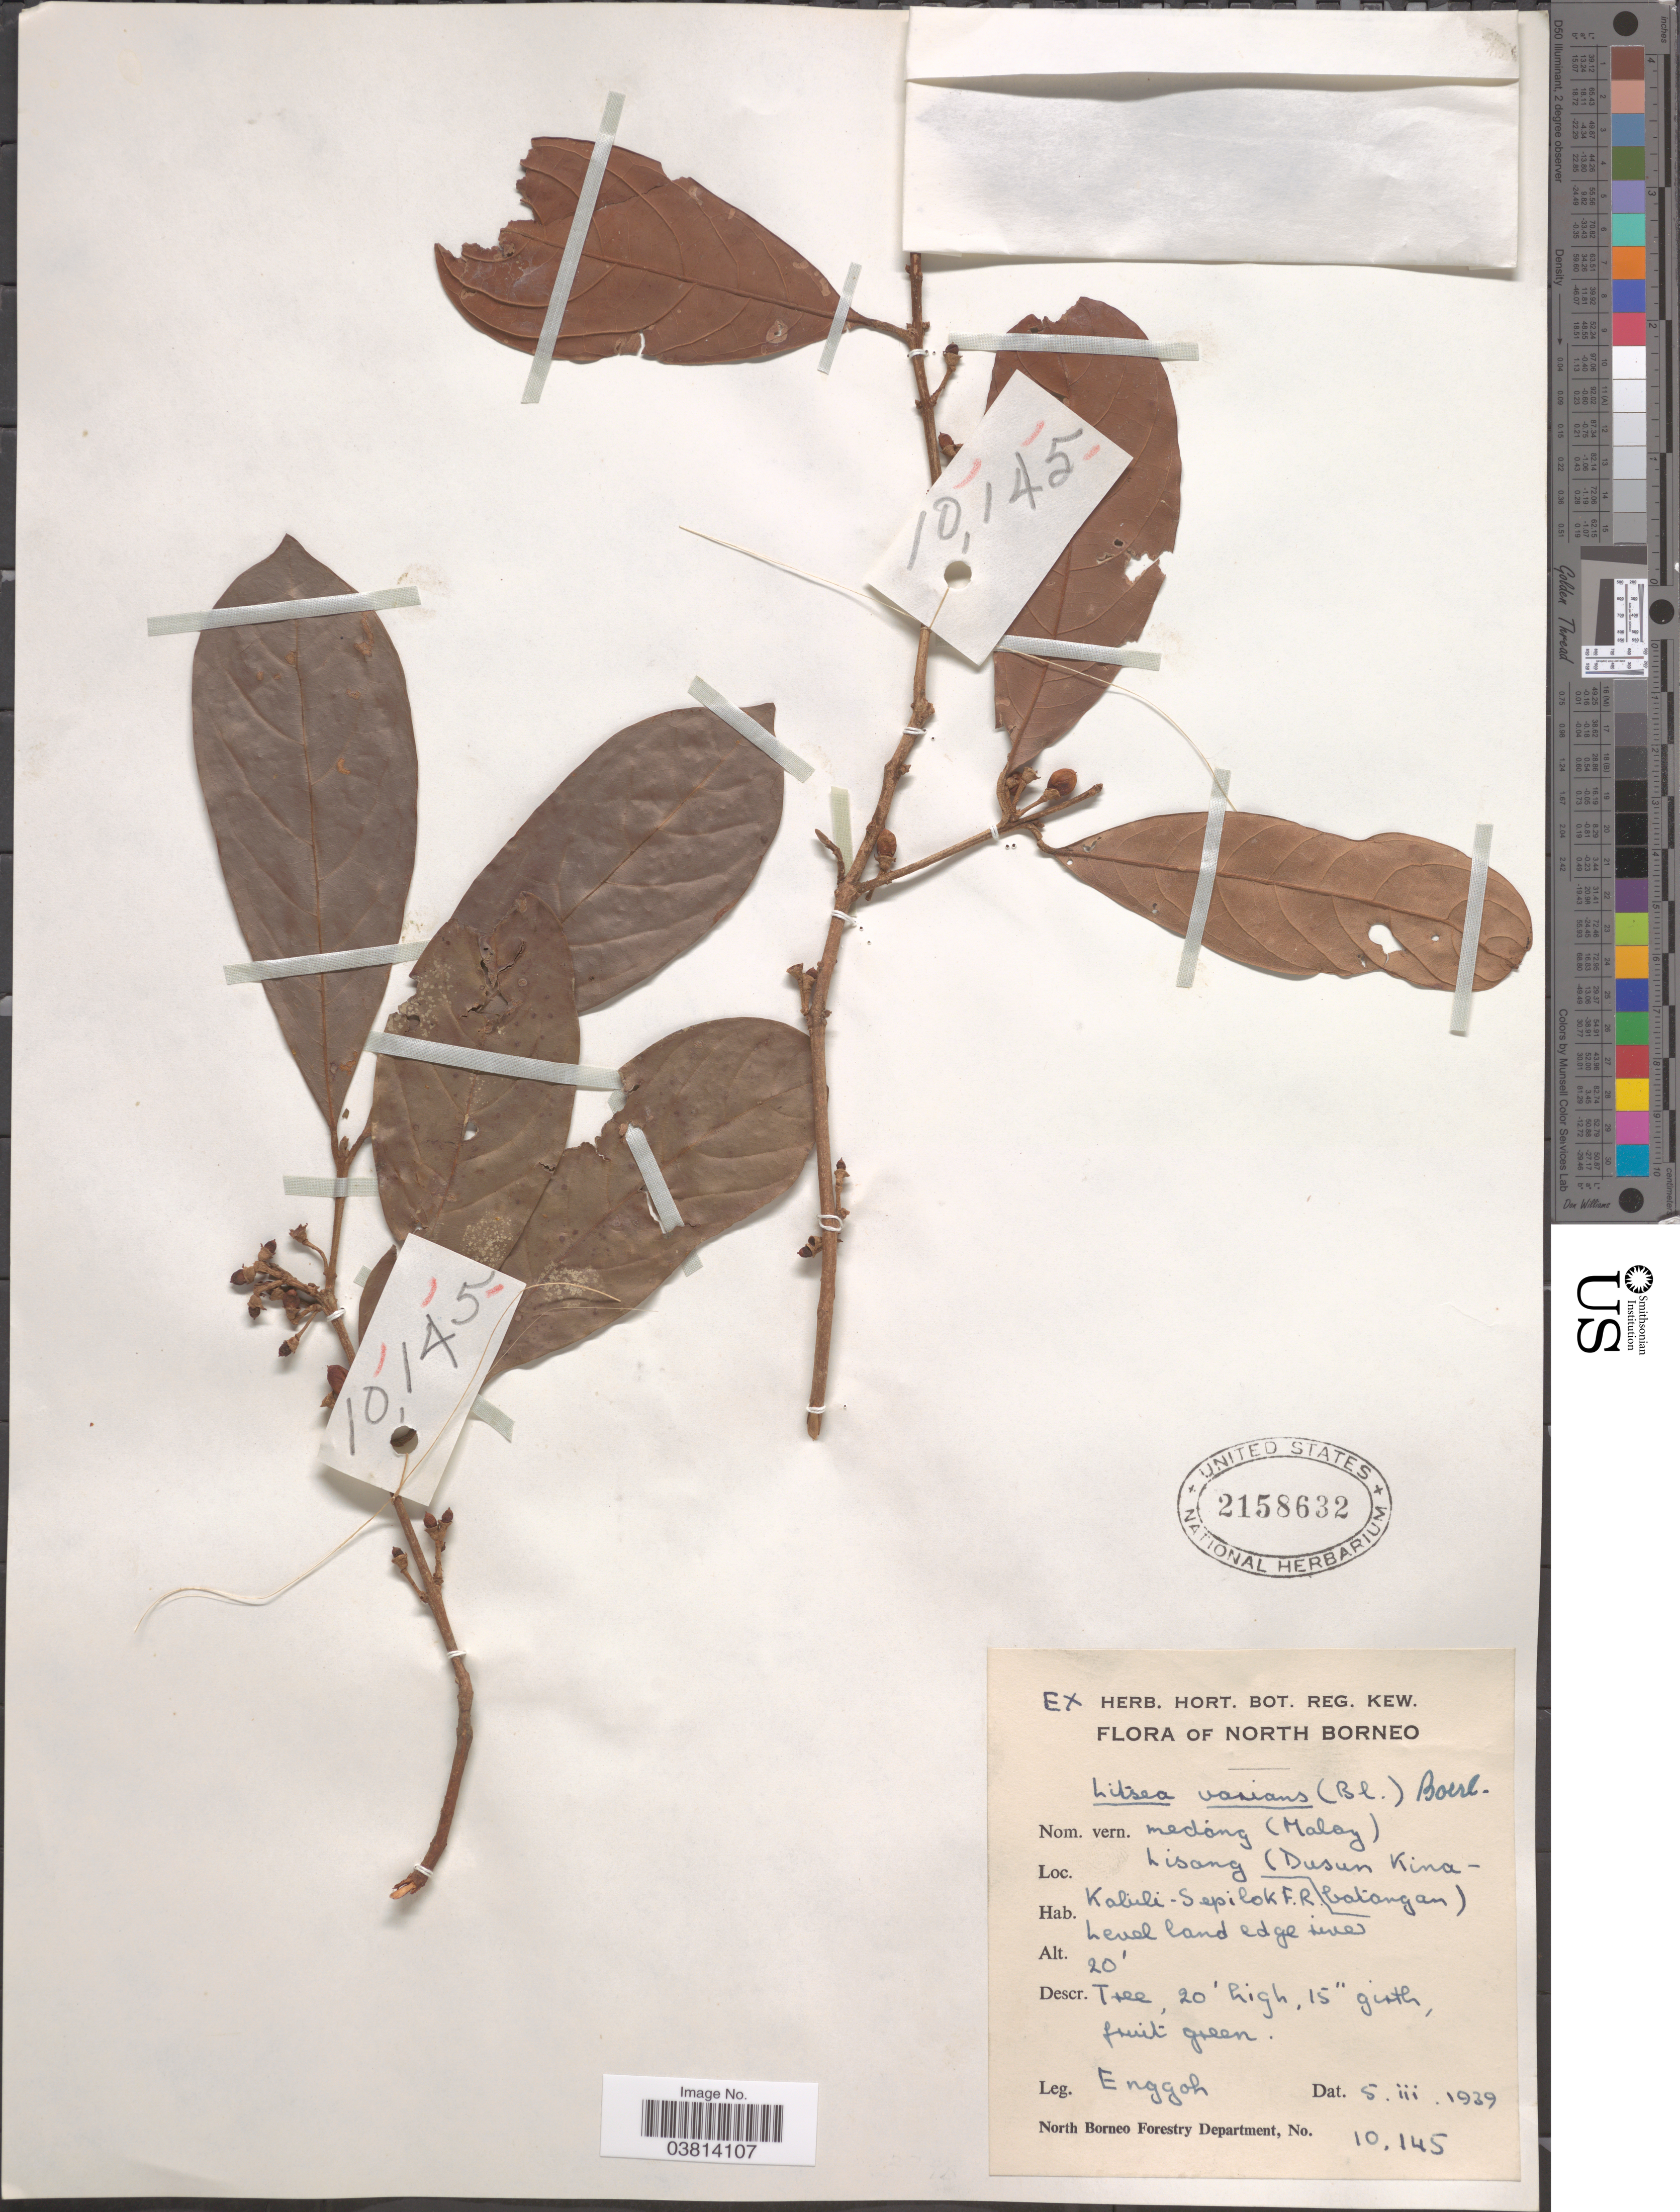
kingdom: Plantae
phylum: Tracheophyta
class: Magnoliopsida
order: Laurales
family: Lauraceae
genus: Litsea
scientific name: Litsea varians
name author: (Blume) Boerl.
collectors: -. Enggoh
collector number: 10145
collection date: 1939-03-05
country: Malaysia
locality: North Borneo. Lisang (Dusun Kinabatangan). Kaliuli - Sepilok F. R.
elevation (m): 6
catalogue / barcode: US 2158632